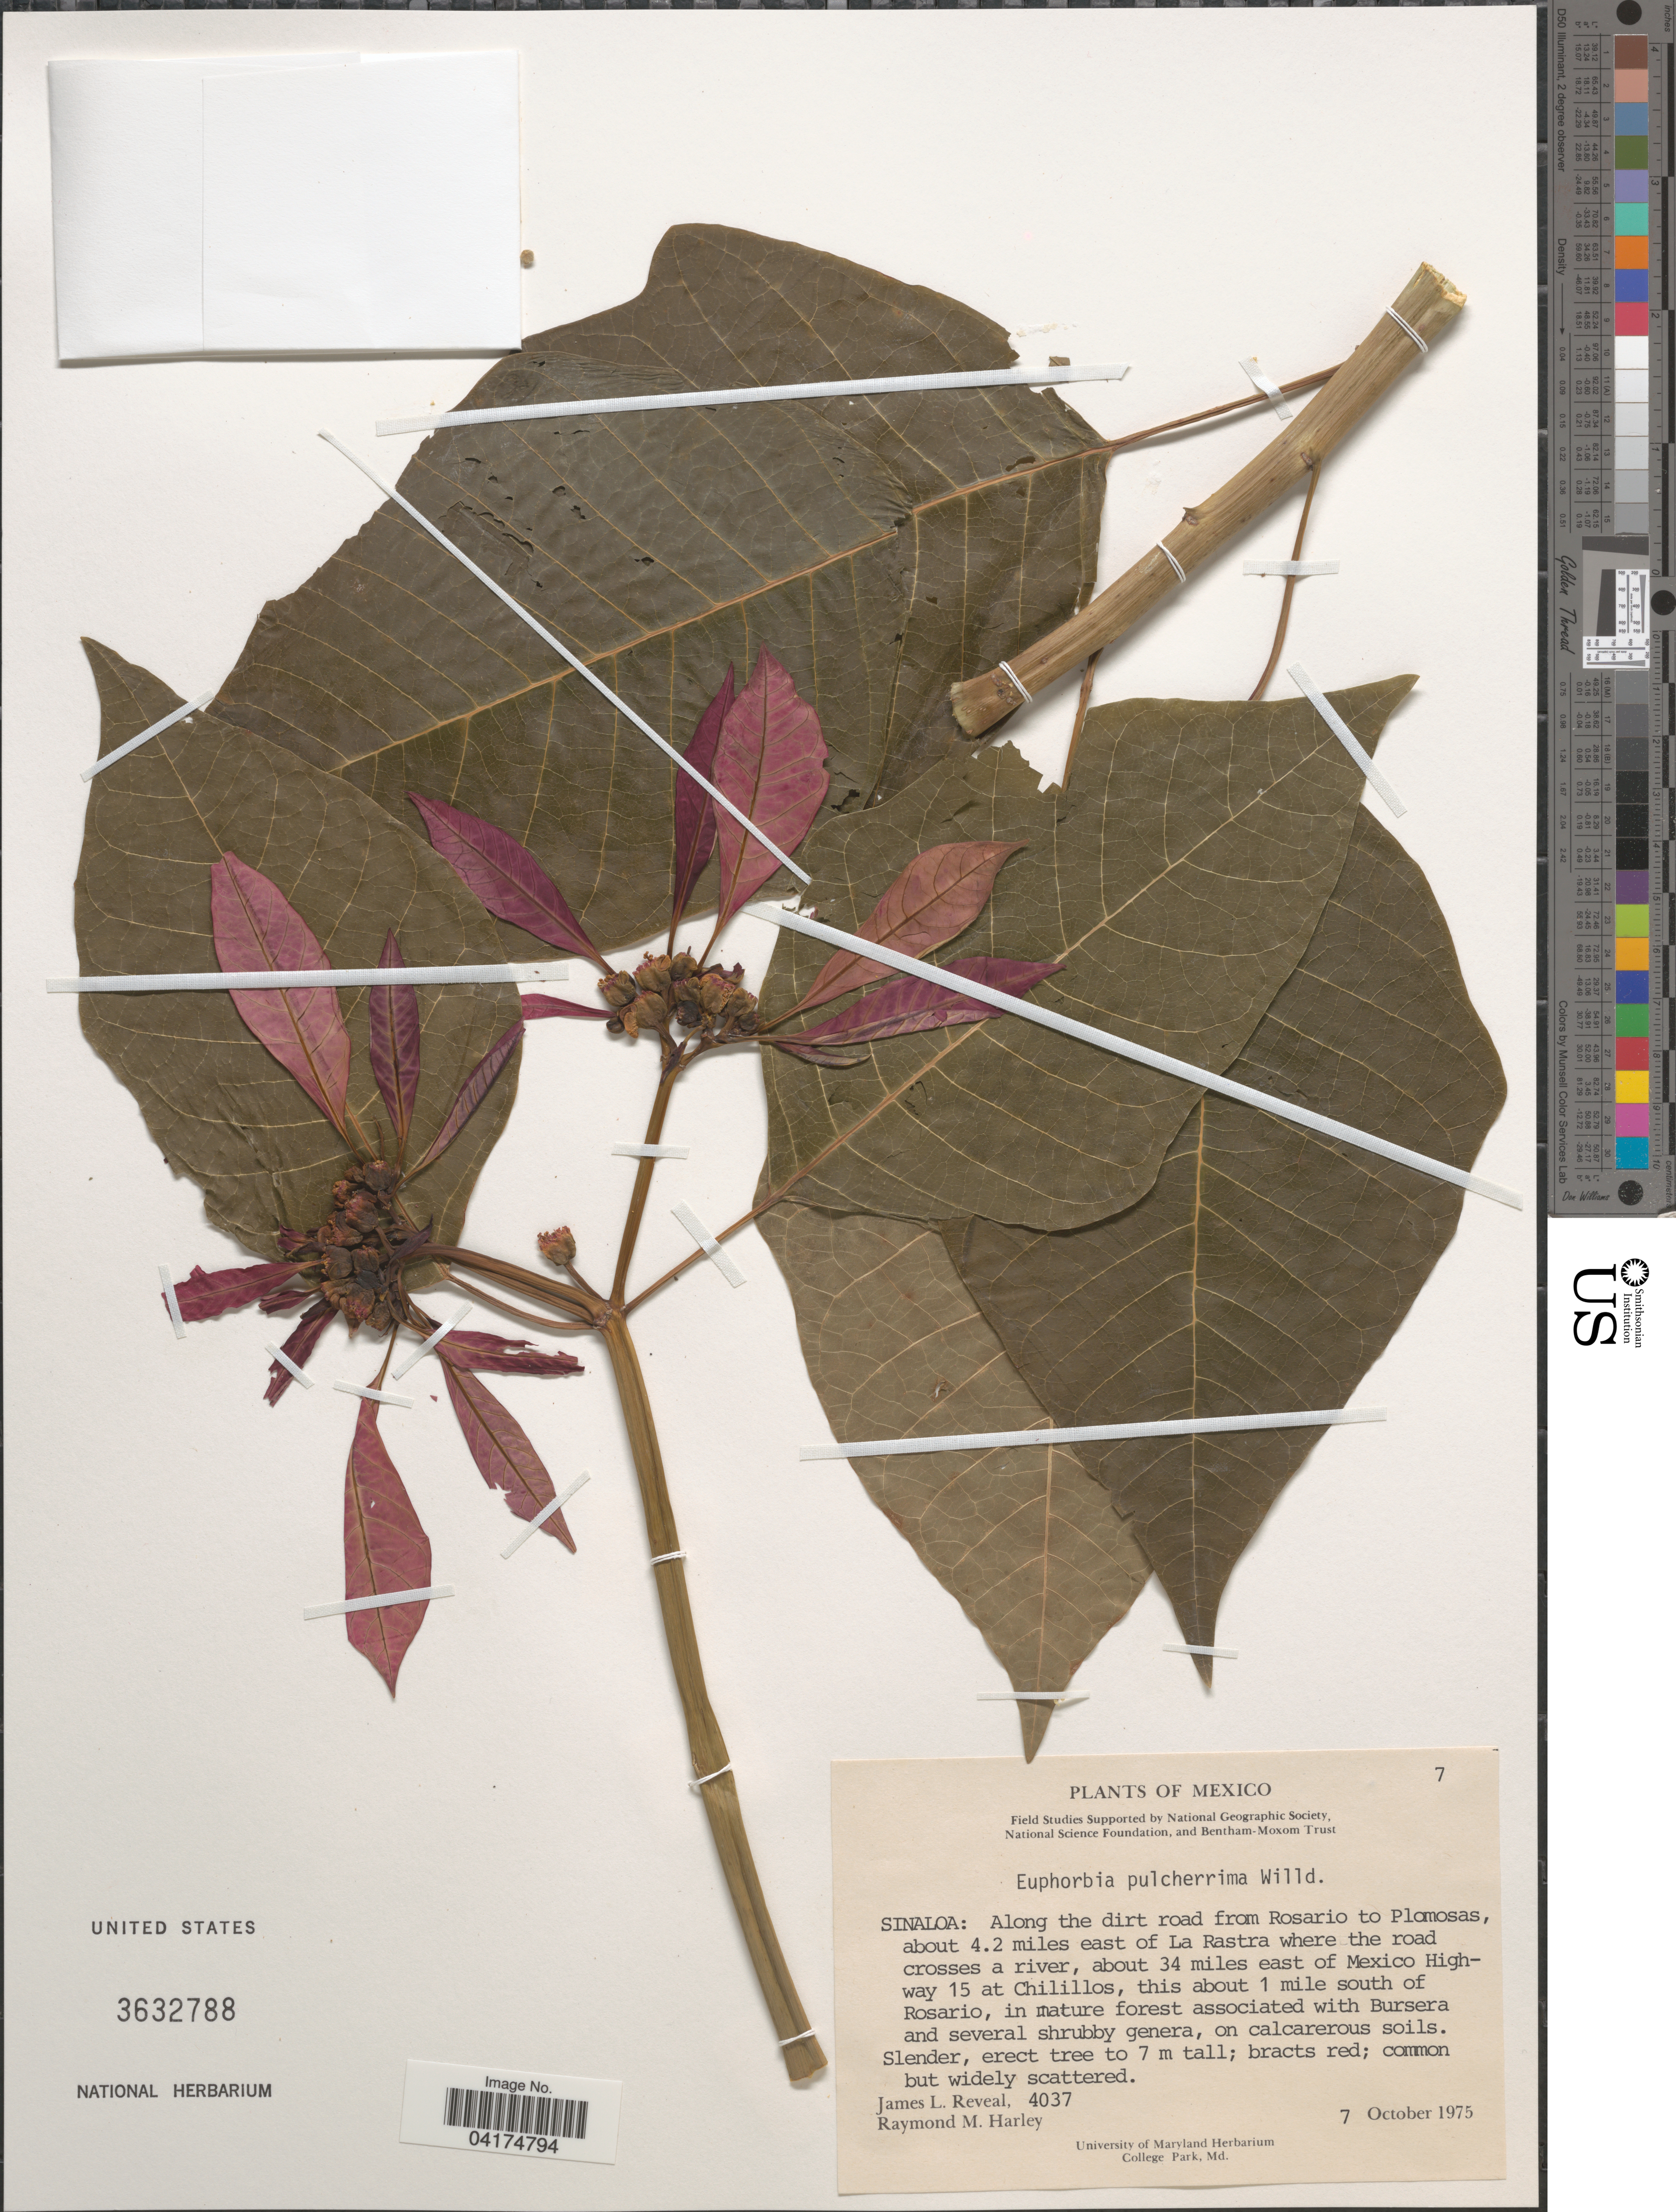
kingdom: Plantae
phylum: Tracheophyta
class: Magnoliopsida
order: Malpighiales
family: Euphorbiaceae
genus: Euphorbia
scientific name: Euphorbia pulcherrima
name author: Willd. ex Klotzsch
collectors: J. L. Reveal & R. M. Harley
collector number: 4037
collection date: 1975-10-07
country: Mexico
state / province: Sinaloa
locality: Along the dirt road from Rosario to Plomosas, about 4.2 miles east of La Rastra where the road crosses a river, about 34 miles east of Mexico Highway 15 at Chilillos, this about 1 mile south of Rosario.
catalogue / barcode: US 3632788